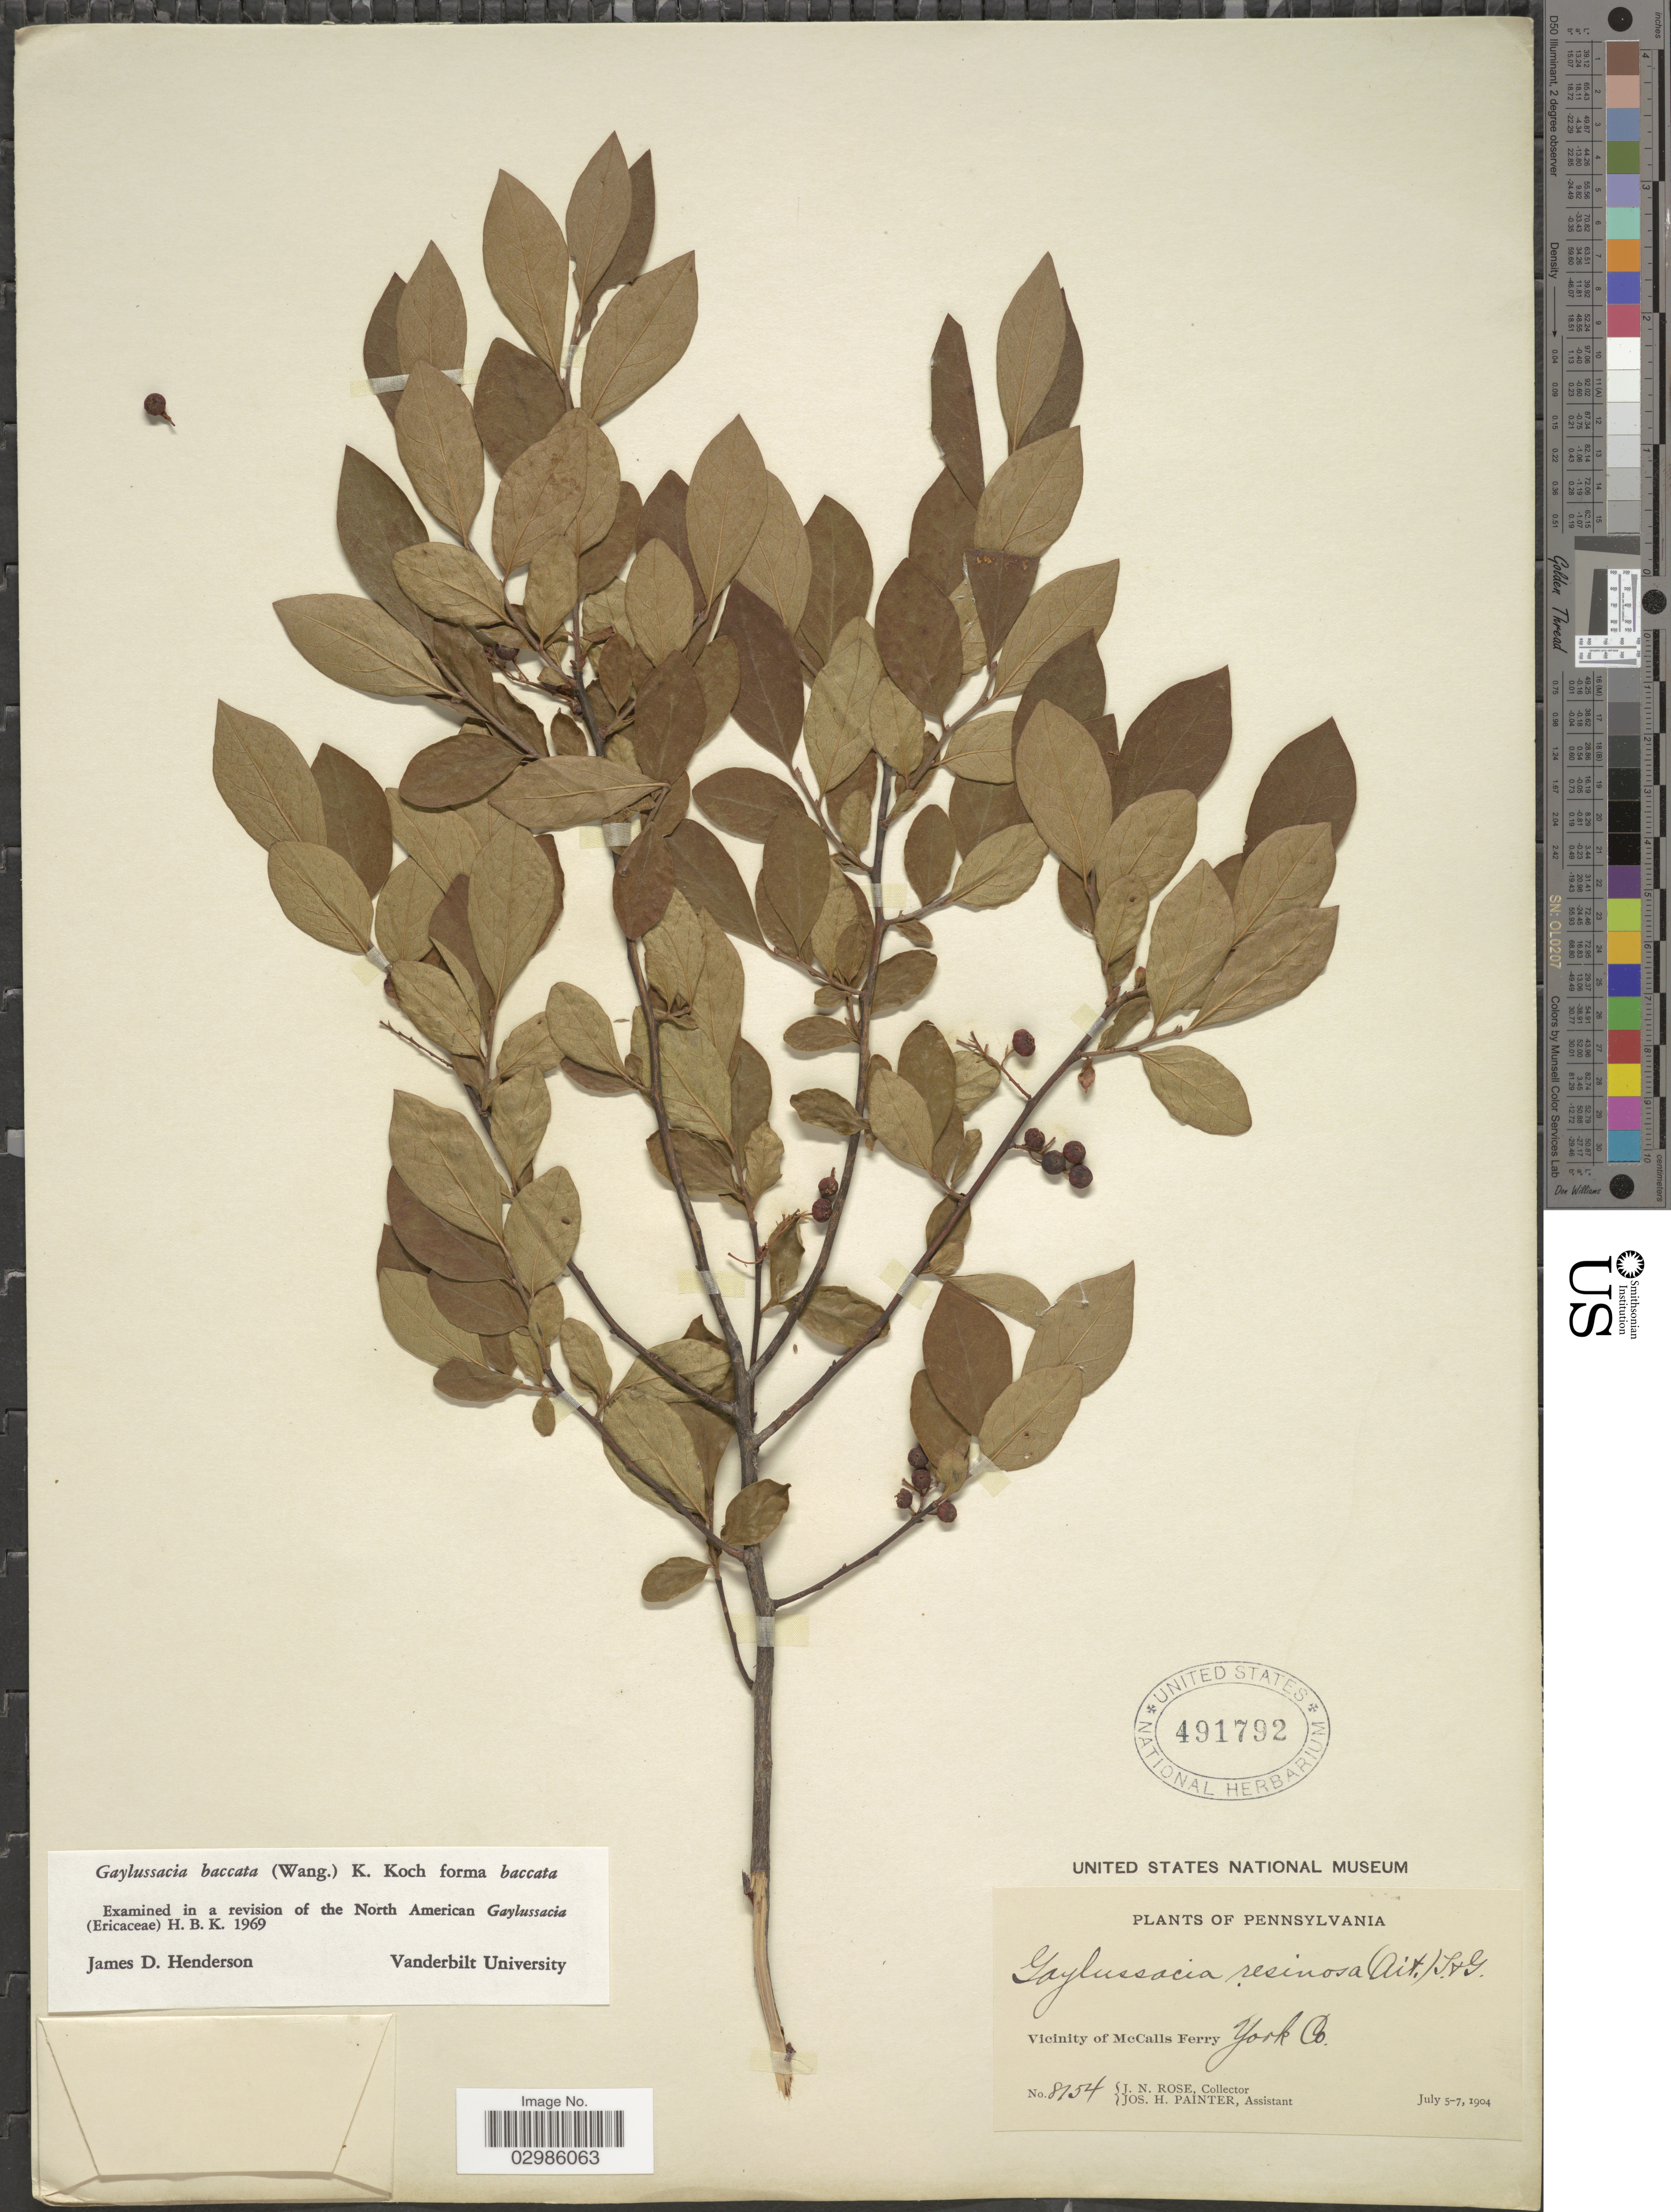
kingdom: Plantae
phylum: Tracheophyta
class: Magnoliopsida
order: Ericales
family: Ericaceae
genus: Gaylussacia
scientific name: Gaylussacia baccata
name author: (Wangenh.) K. Koch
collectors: J. N. Rose & J. H. Painter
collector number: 8154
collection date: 1904-07-05/1904-07-07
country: United States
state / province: Pennsylvania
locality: Vicinity of McCalls Ferry. York Co.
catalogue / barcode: US 491792